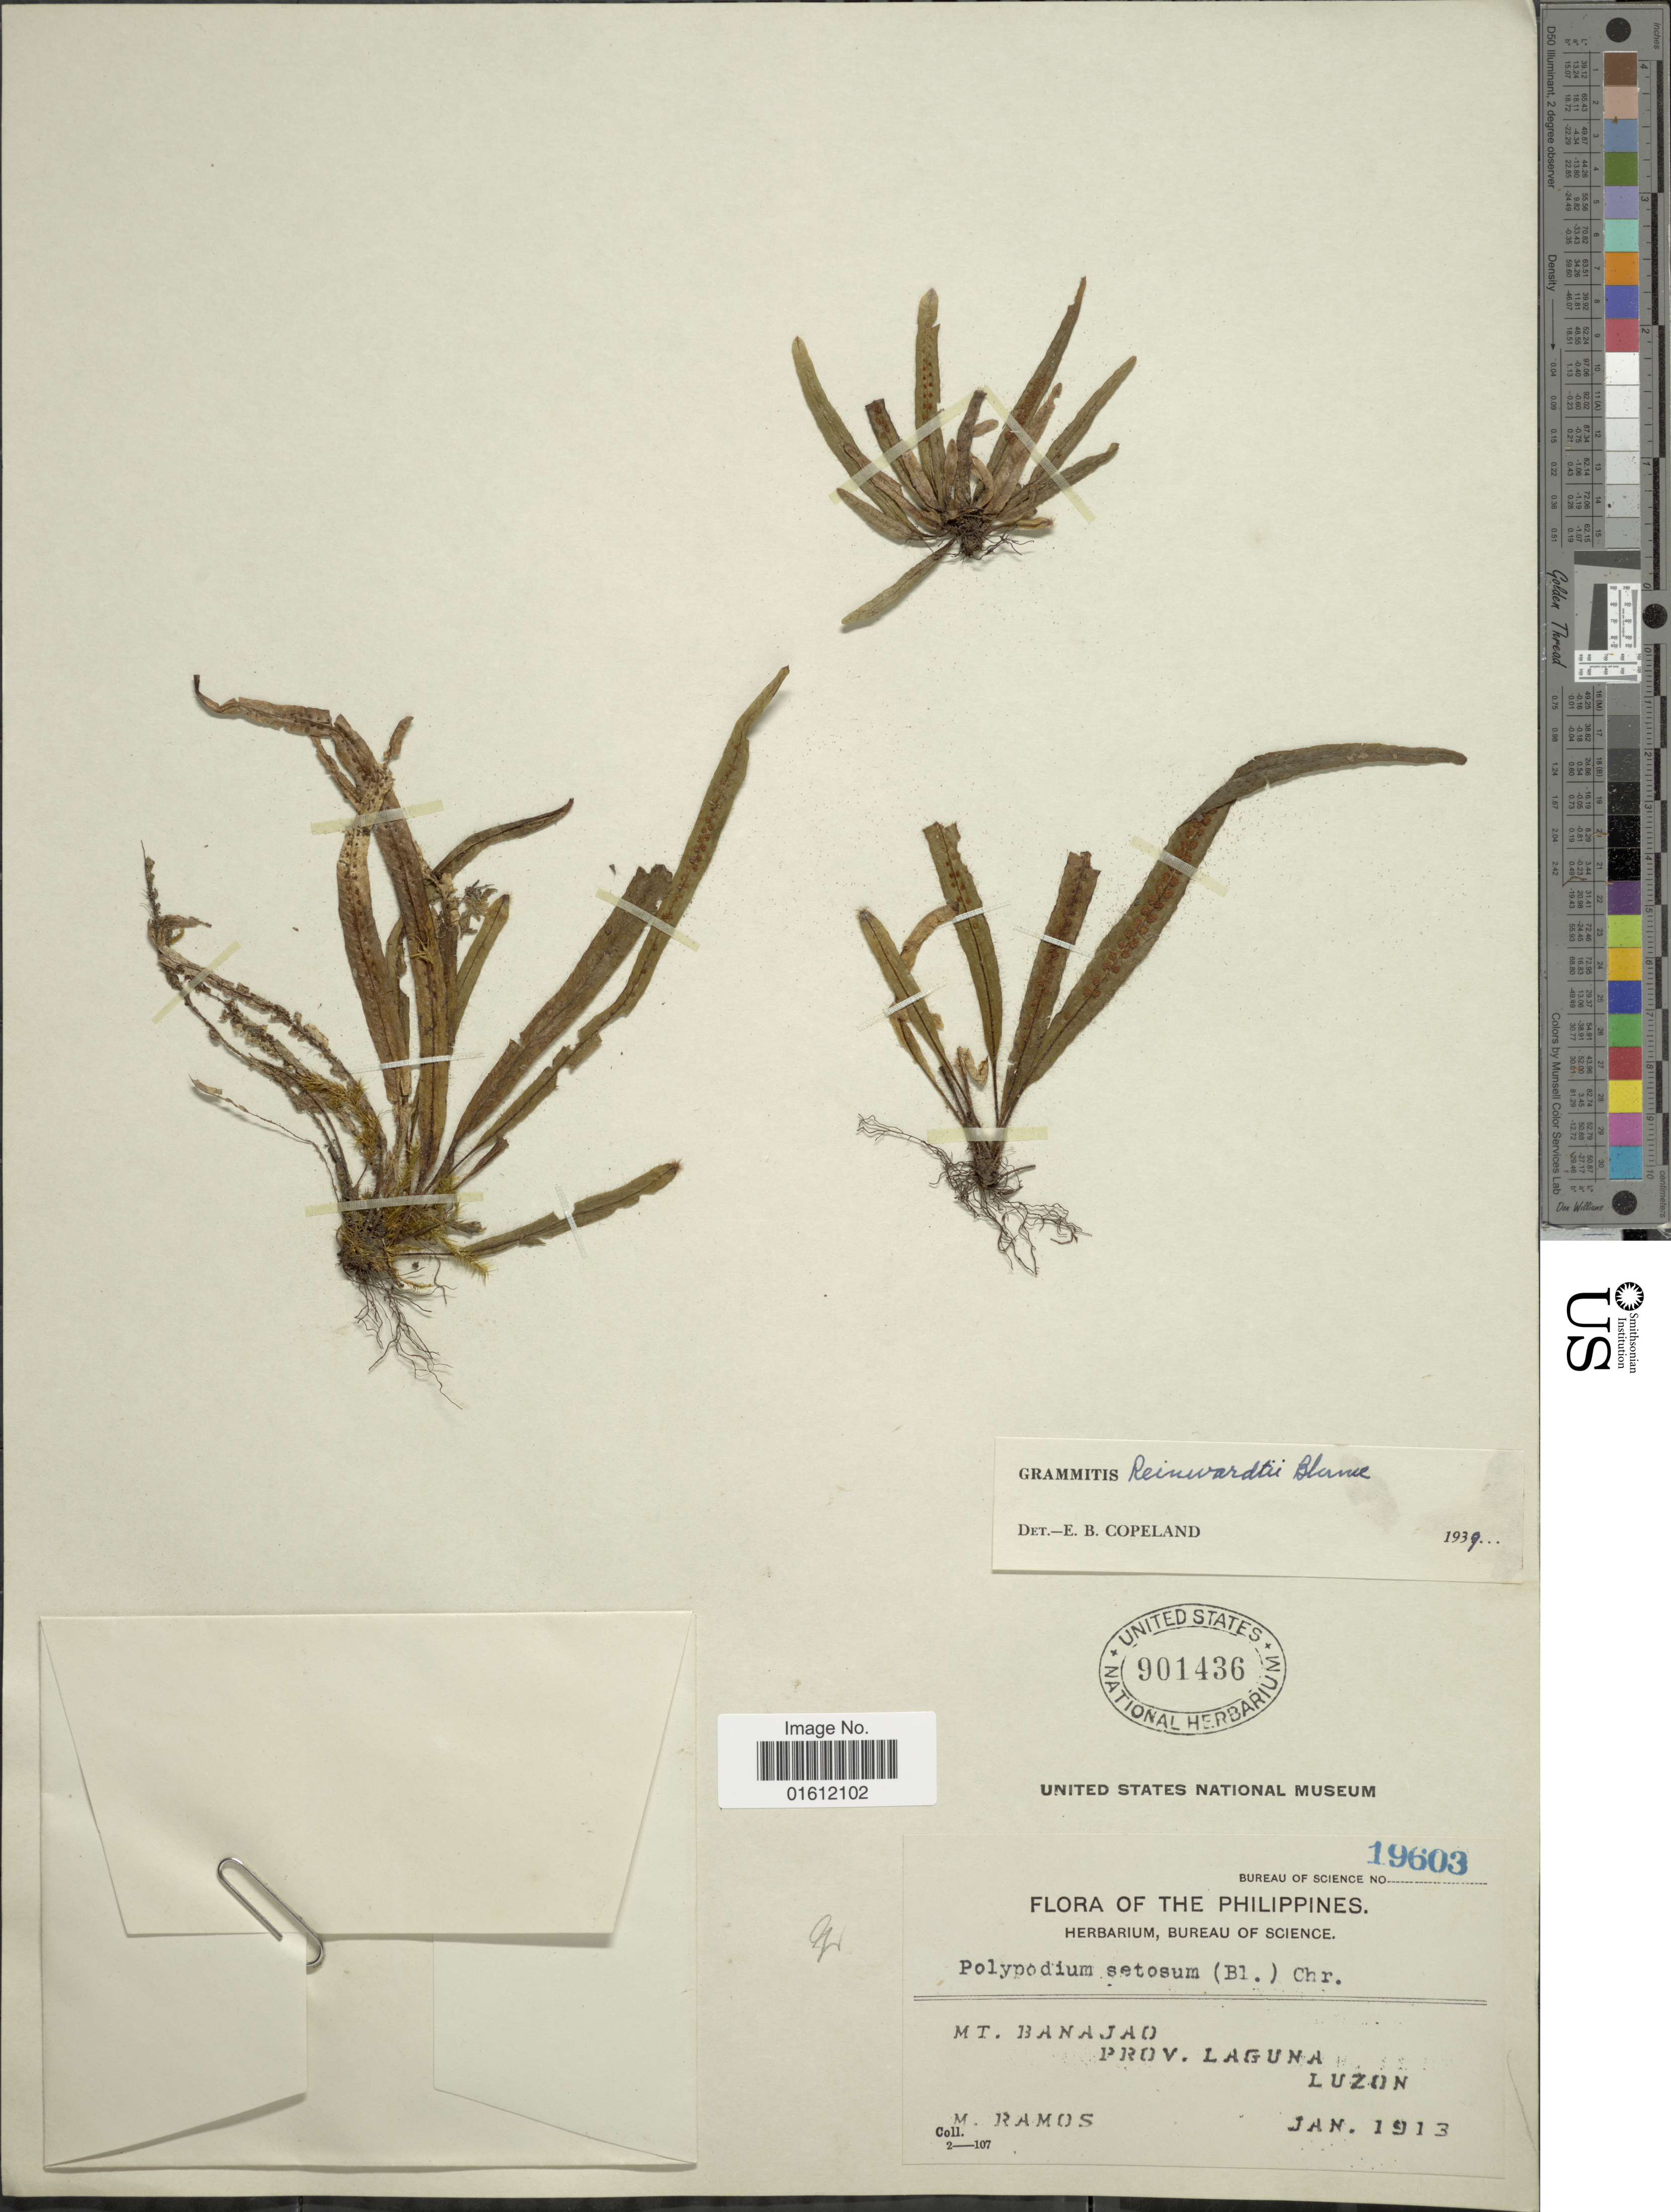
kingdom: Plantae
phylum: Tracheophyta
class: Polypodiopsida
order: Polypodiales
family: Polypodiaceae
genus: Oreogrammitis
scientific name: Oreogrammitis reinwardtii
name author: (Blume) Parris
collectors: M. Ramos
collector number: Bureau of Science 19603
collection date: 1913-01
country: Philippines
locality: Mt Banajao, Prov. Laguna, Luzon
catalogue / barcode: US 901436